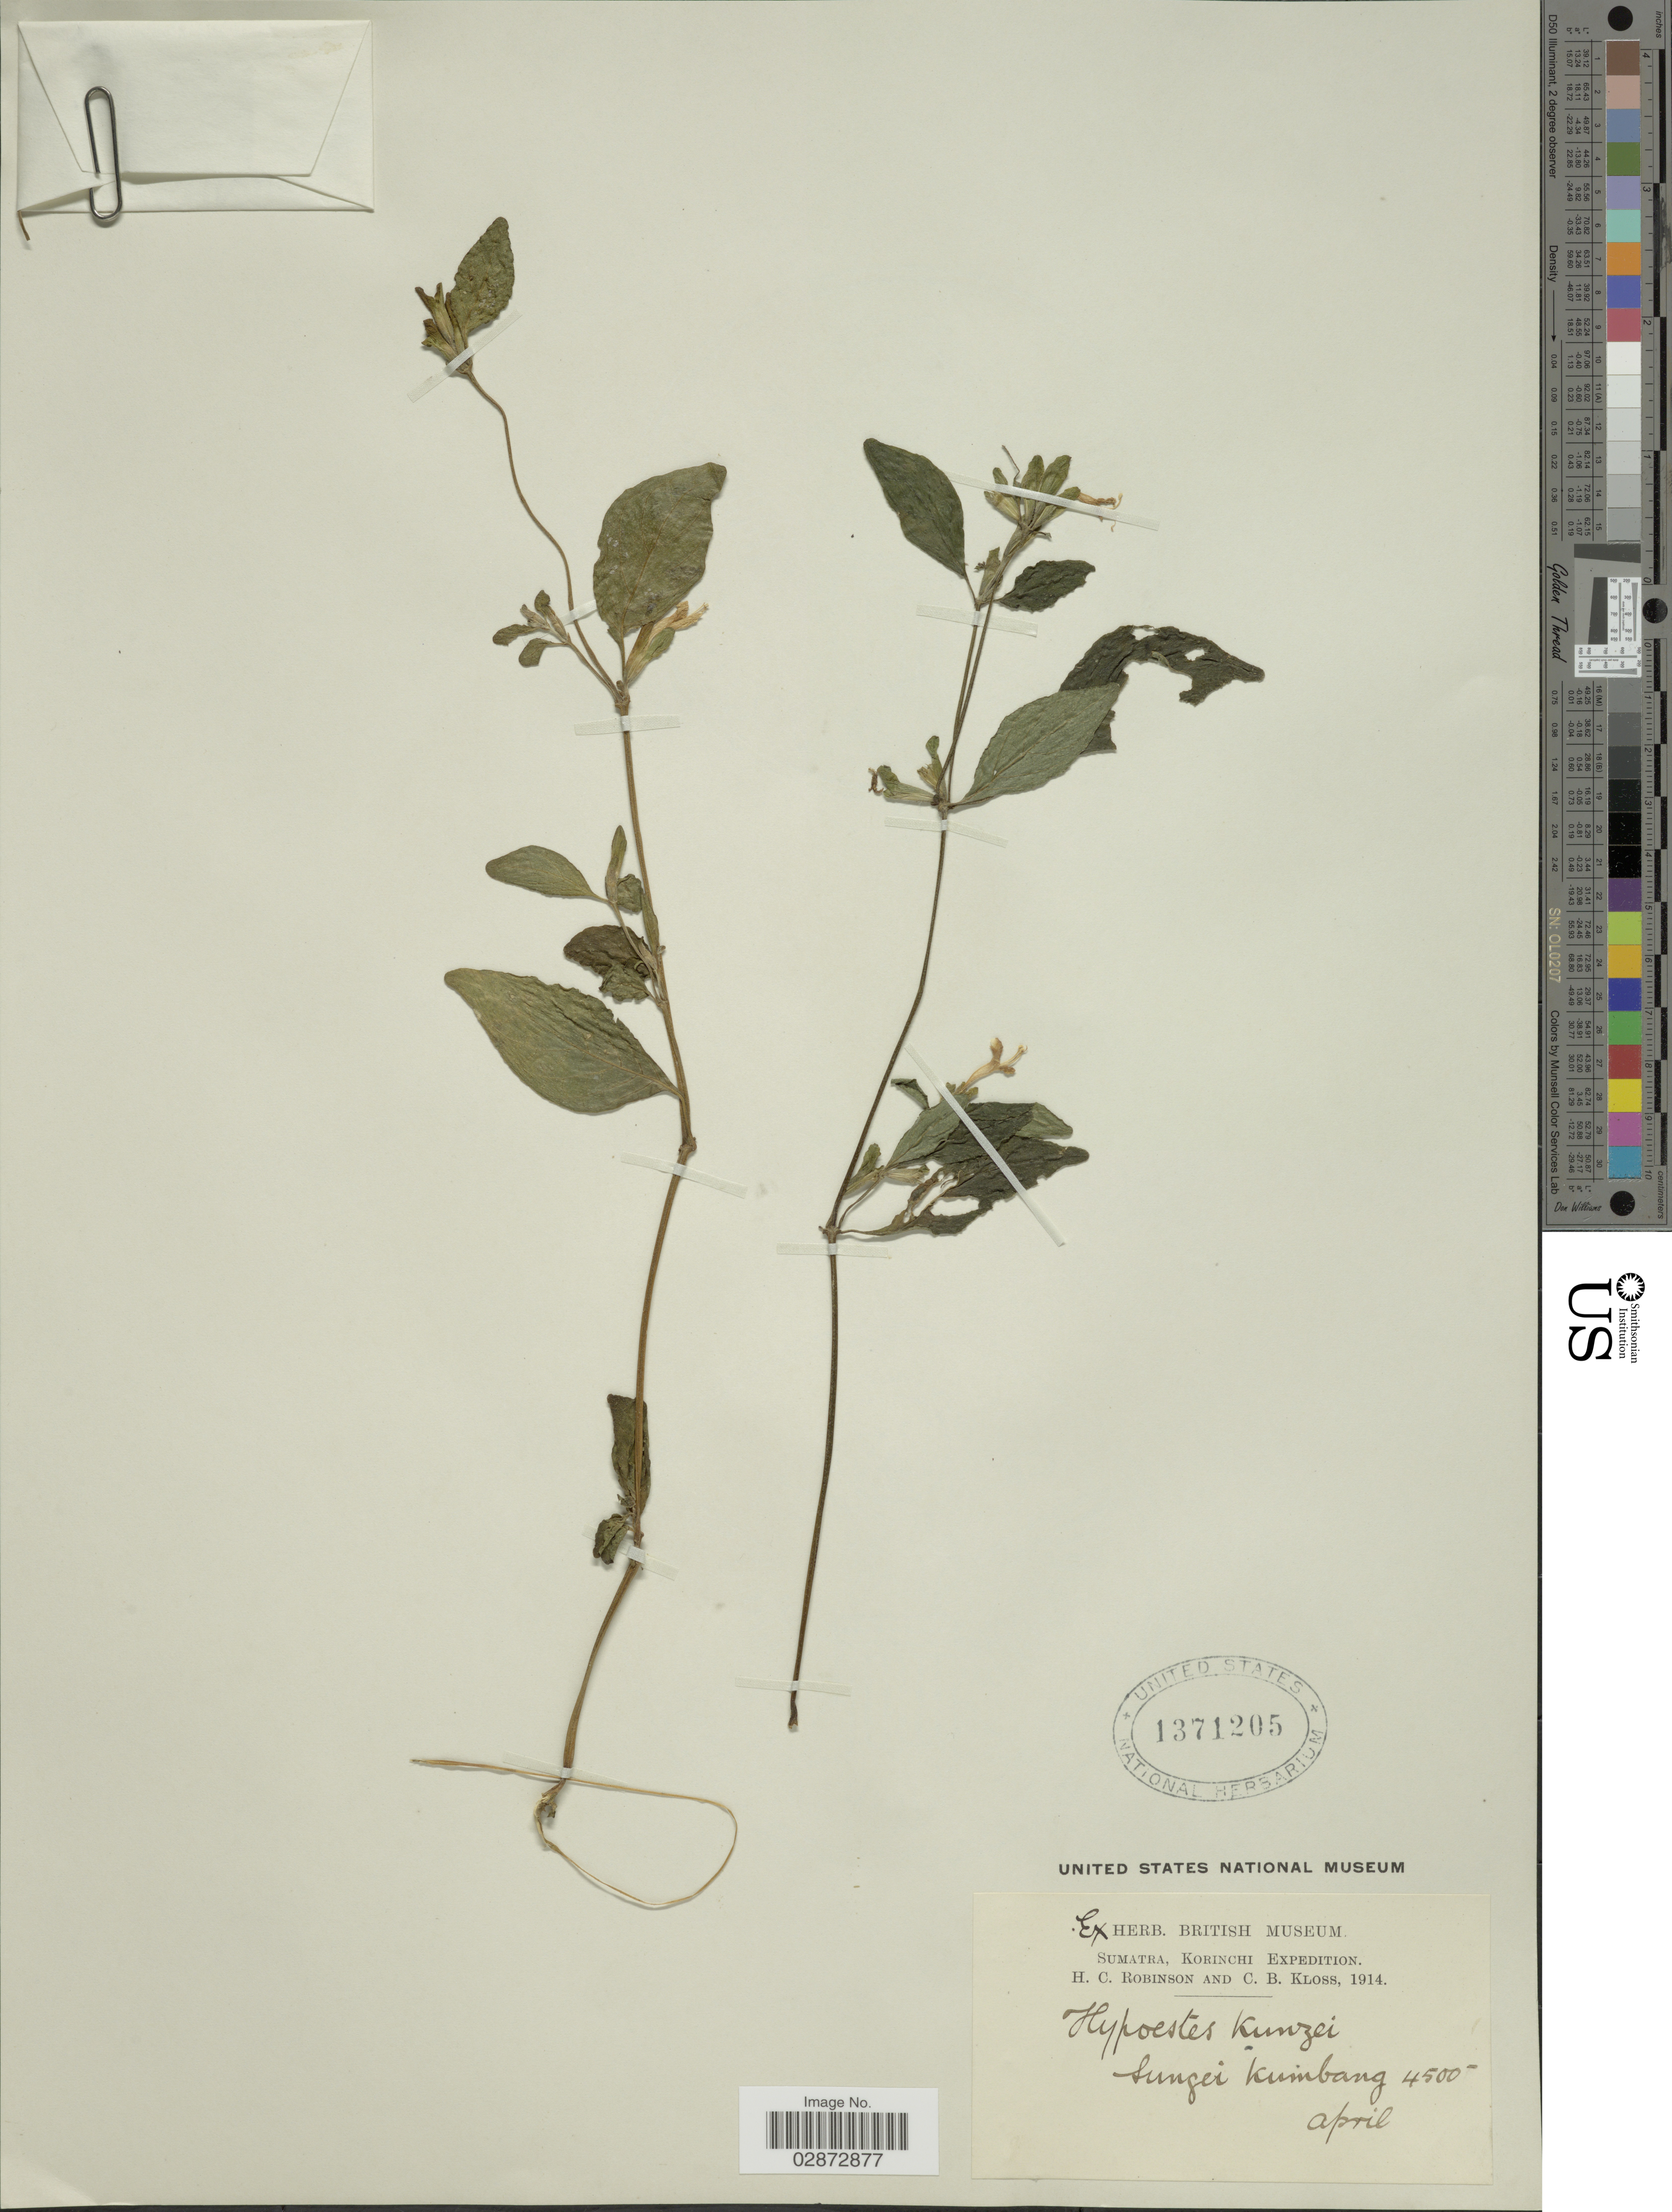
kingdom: Plantae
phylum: Tracheophyta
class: Magnoliopsida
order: Lamiales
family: Acanthaceae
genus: Hypoestes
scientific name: Hypoestes kuntzei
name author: C.B. Clarke ex Ridl.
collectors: H. C. Robinson & C. Kloss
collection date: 1914-04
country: Indonesia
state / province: Sumatra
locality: Korinchi, Sungei Kumbang.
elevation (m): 1372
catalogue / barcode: US 1371205